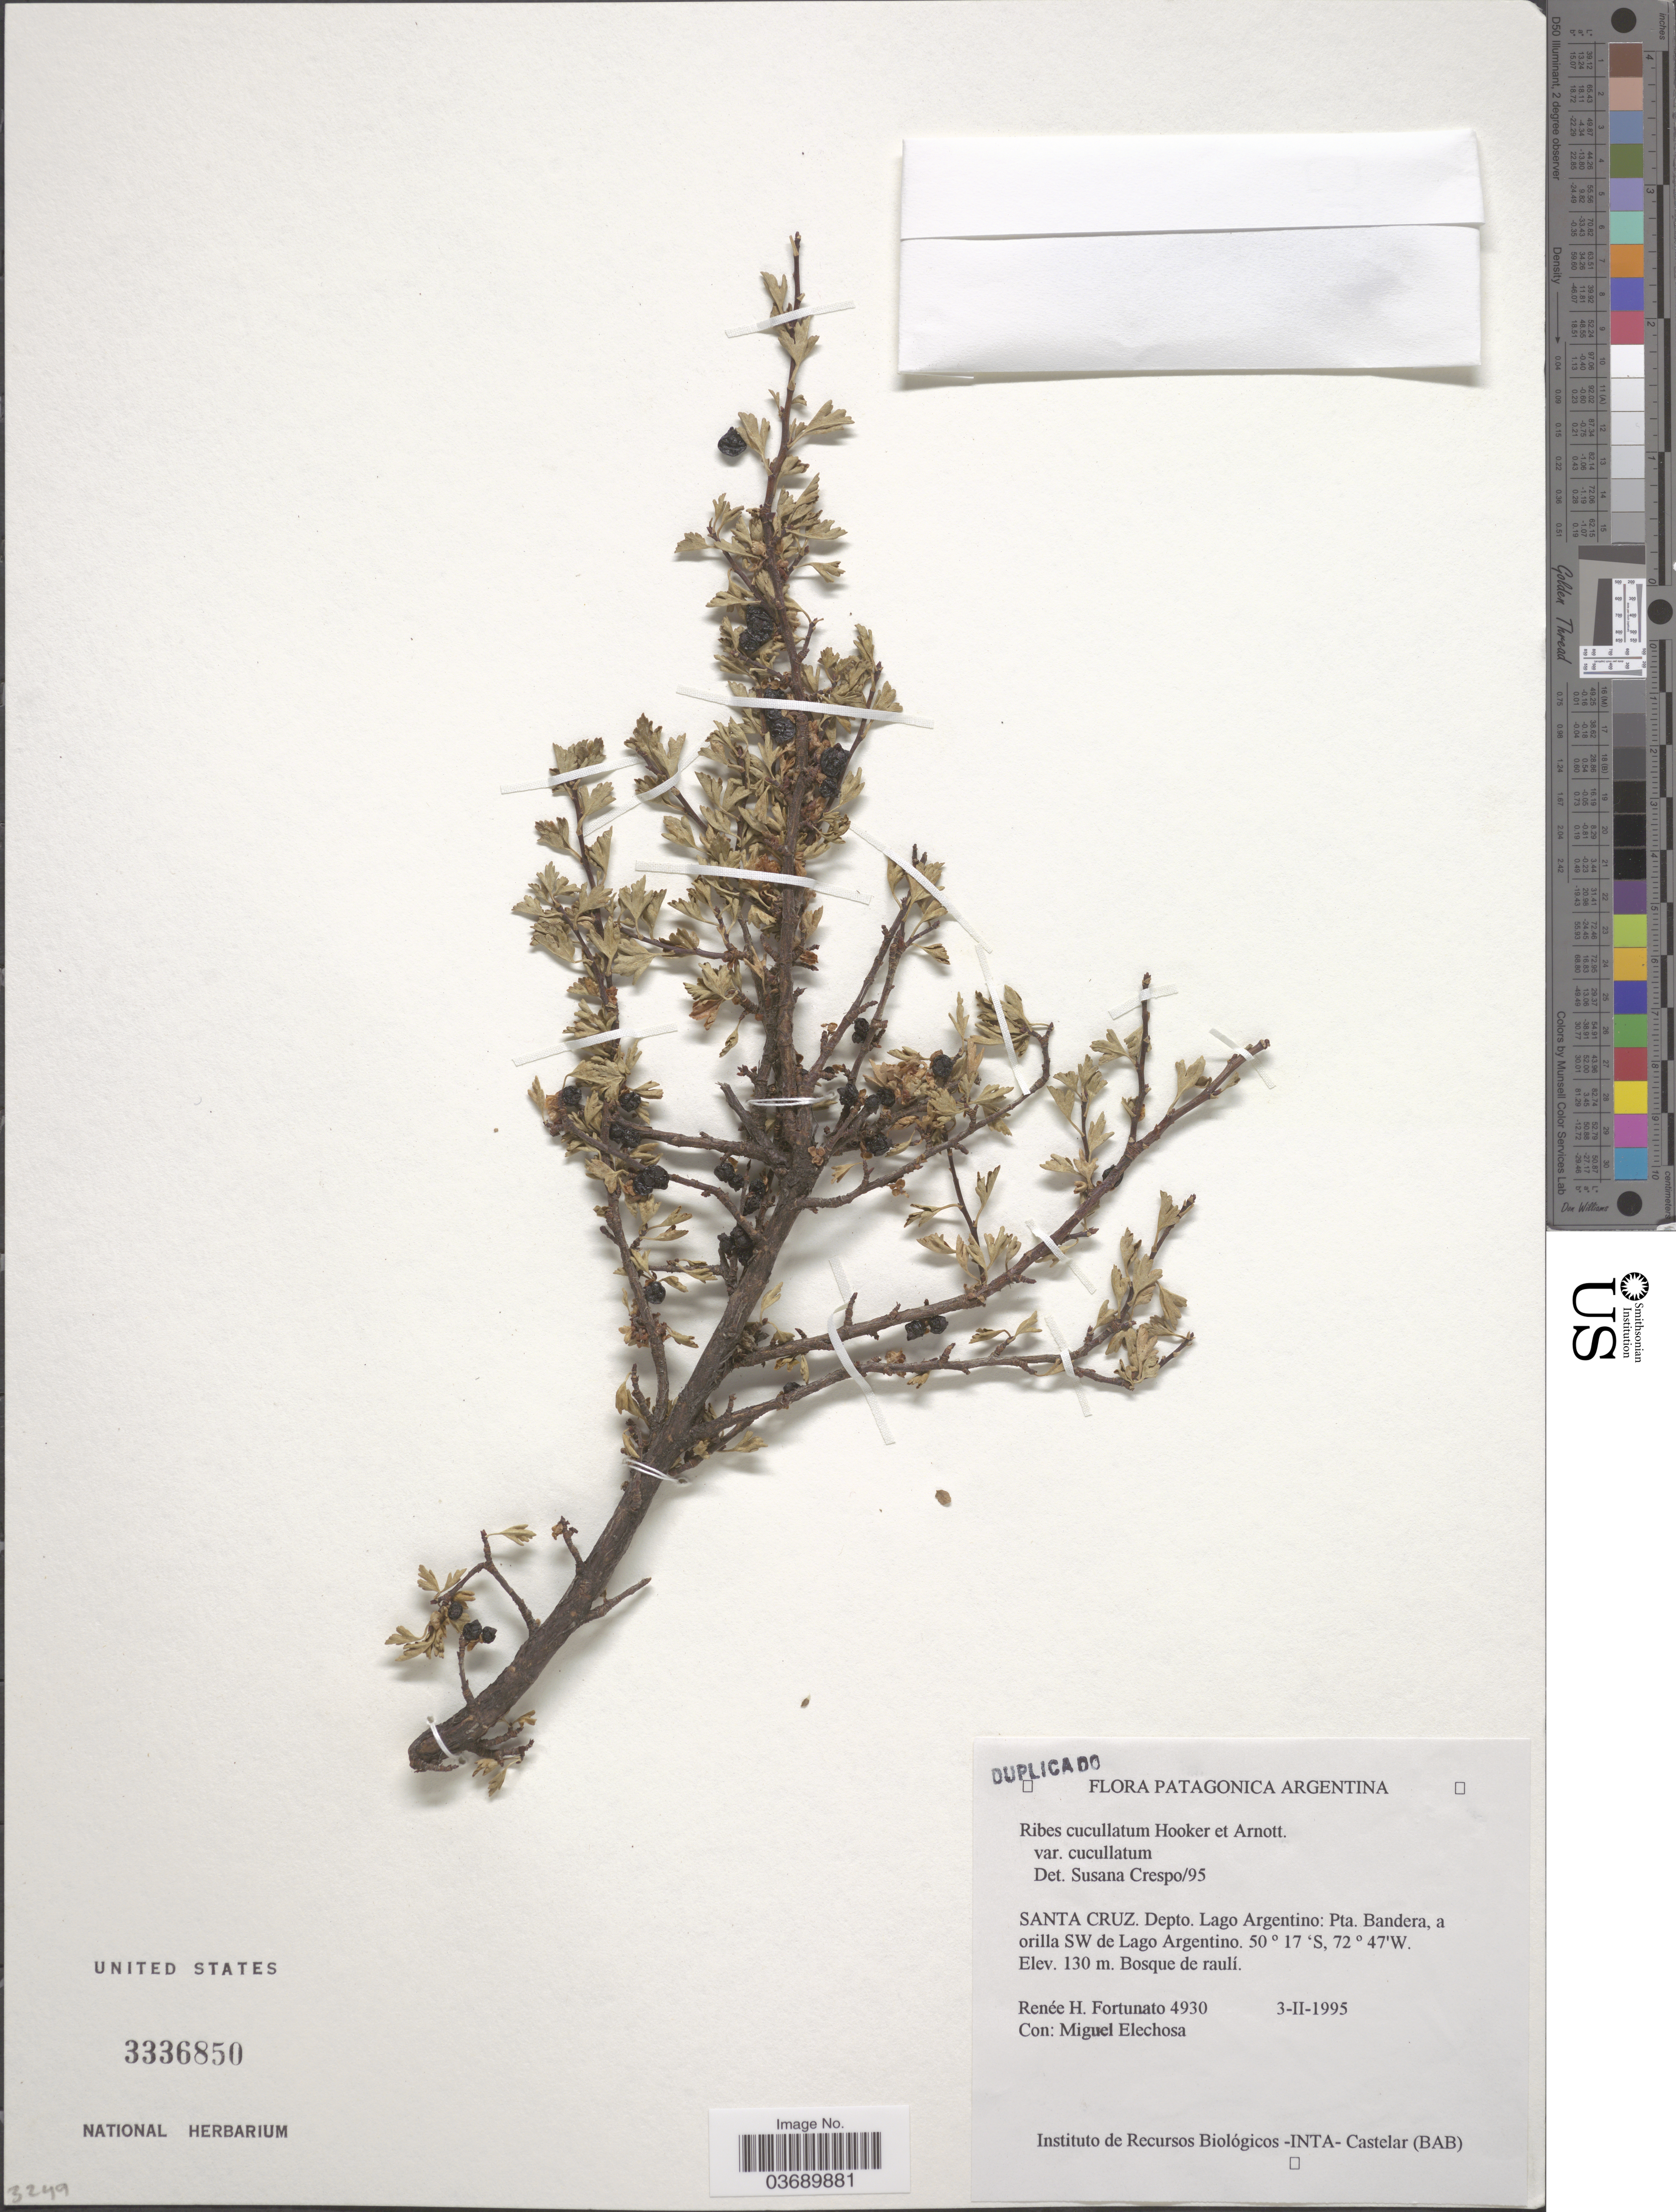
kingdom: Plantae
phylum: Tracheophyta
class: Magnoliopsida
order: Saxifragales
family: Grossulariaceae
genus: Ribes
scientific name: Ribes cucullatum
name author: Hook. & Arn.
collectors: R. H. Fortunato & M. Elechosa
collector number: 4930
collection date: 1995-02-03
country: Argentina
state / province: Santa Cruz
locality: Patagonica Argentina. Depto. Lago Argentino: Pta. Bandera, a orilla SW de Lago Argentino.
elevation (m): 130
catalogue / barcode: US 3336850